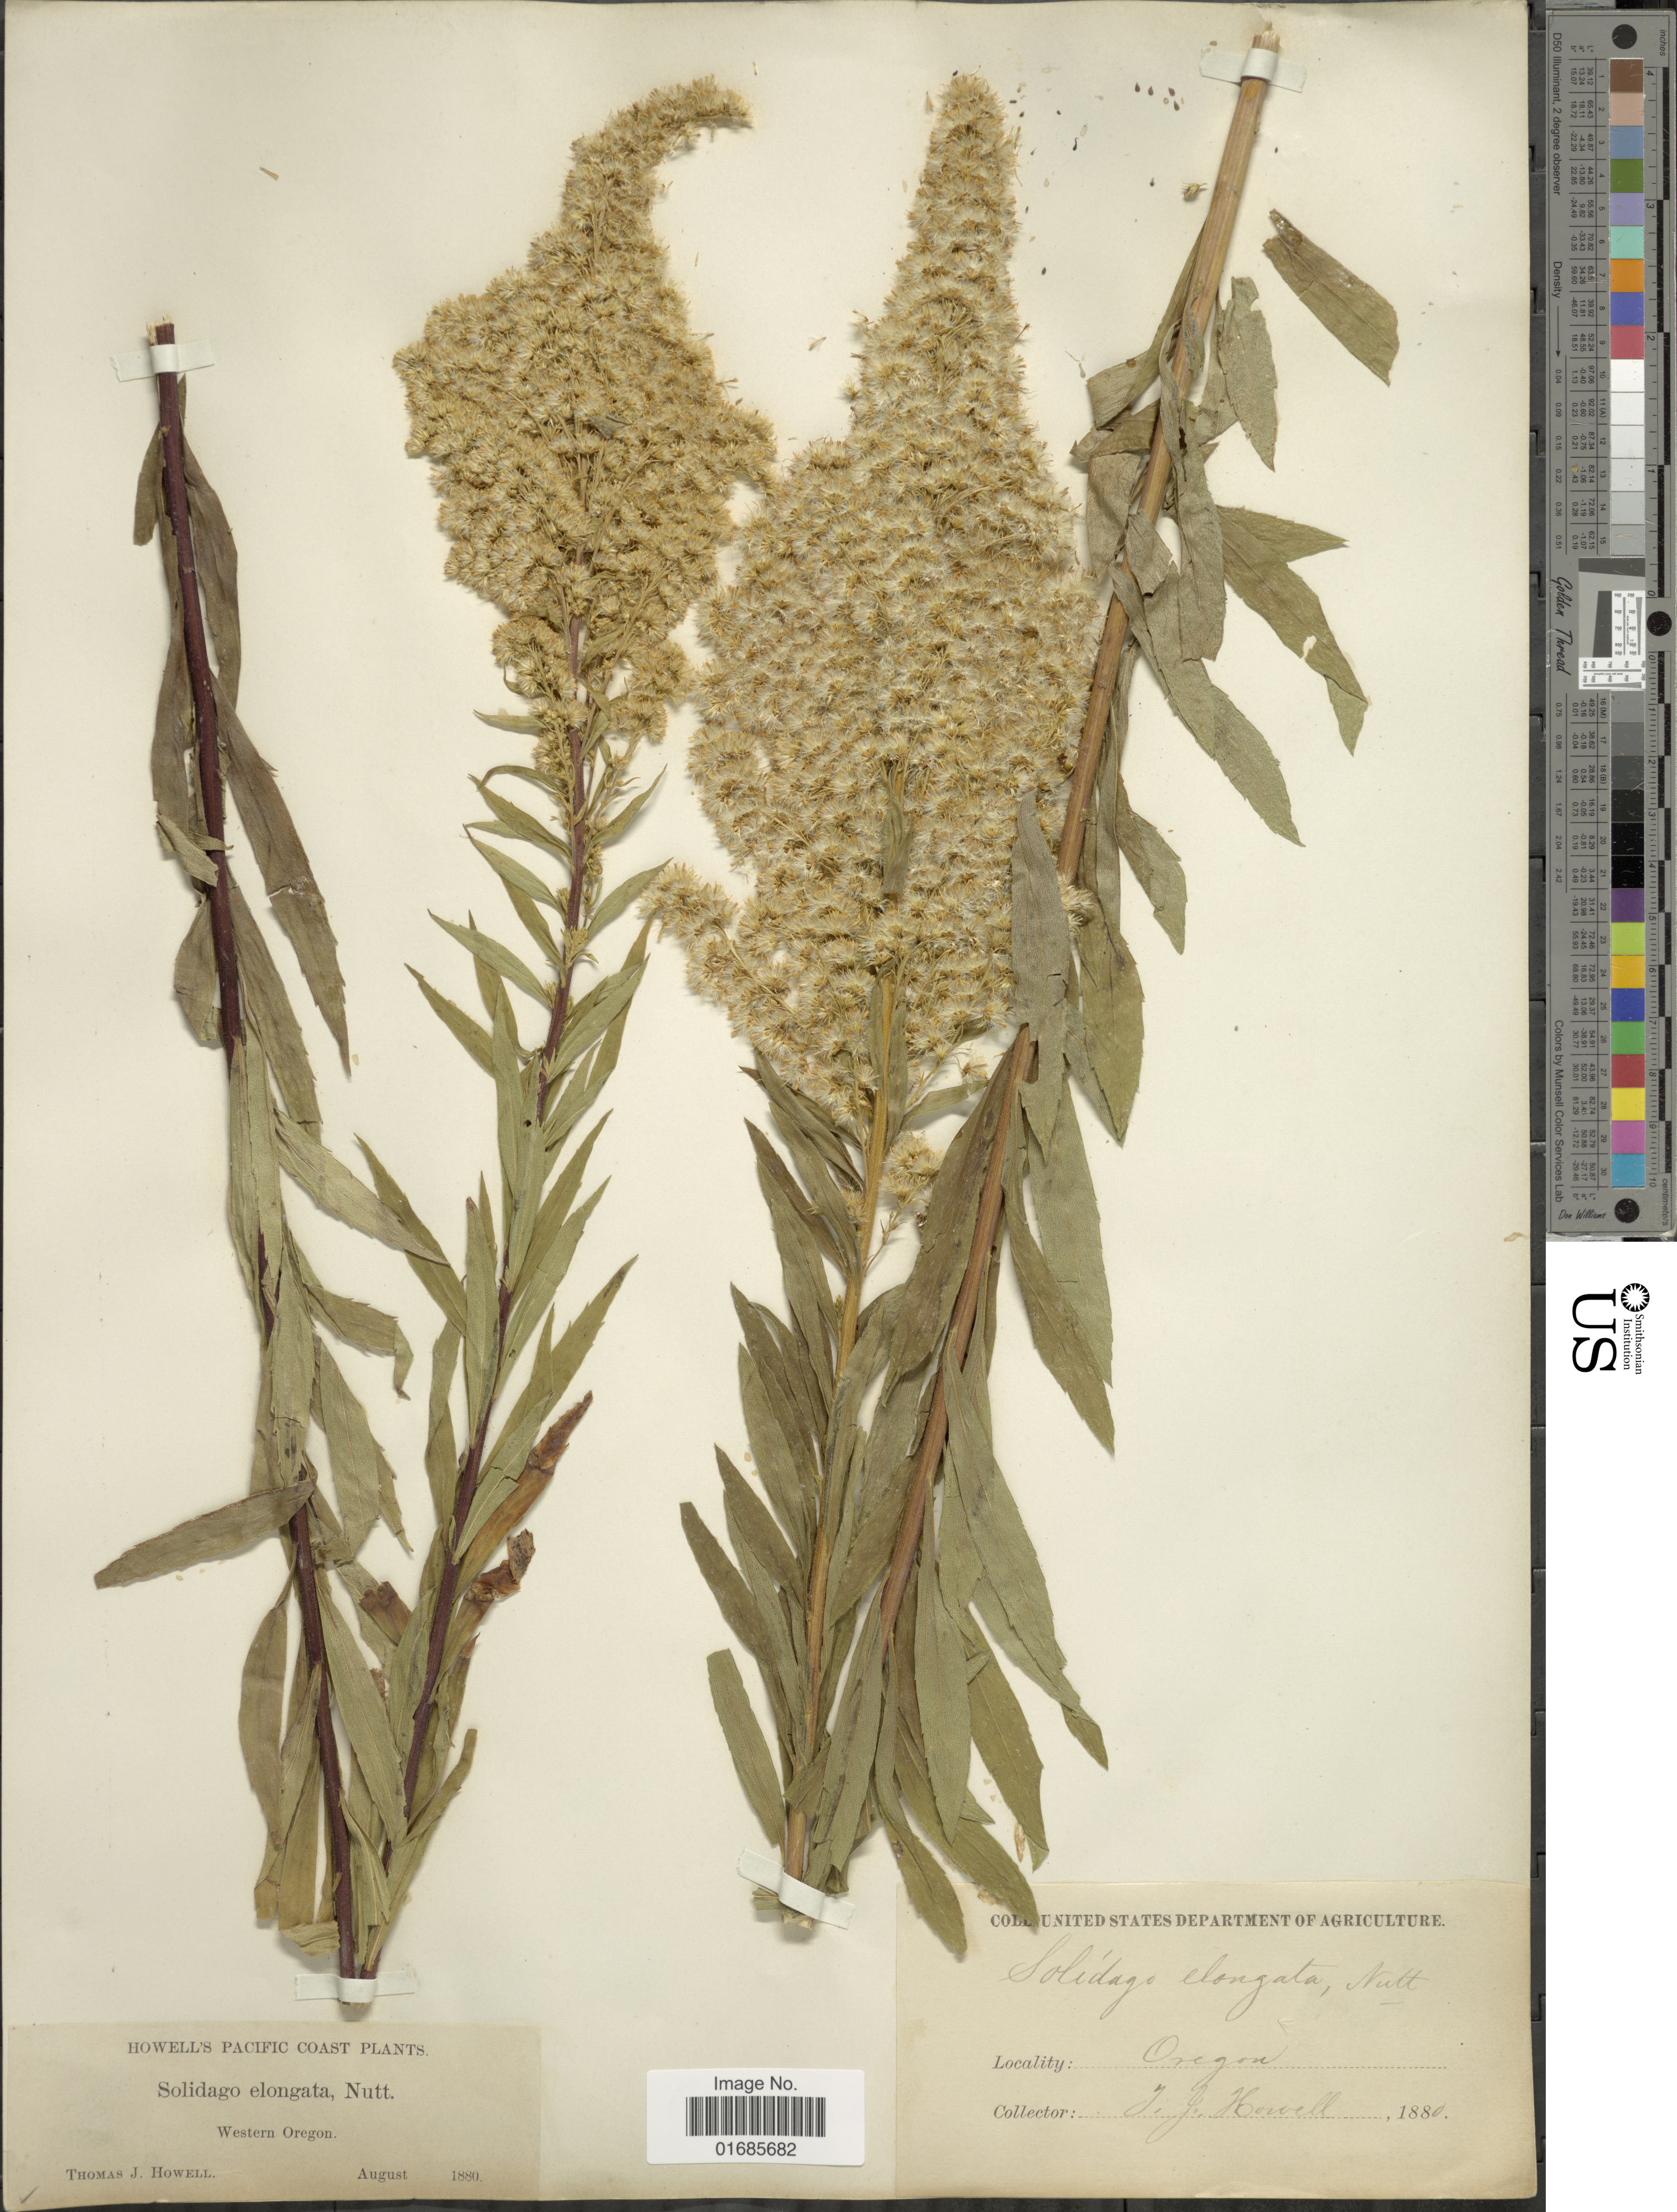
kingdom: Plantae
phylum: Tracheophyta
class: Magnoliopsida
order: Asterales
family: Asteraceae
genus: Solidago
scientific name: Solidago canadensis var. salebrosa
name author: (Piper) M.E. Jones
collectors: T. J. Howell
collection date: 1880-08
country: United States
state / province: Oregon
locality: Pacific Coast , Western Oregon